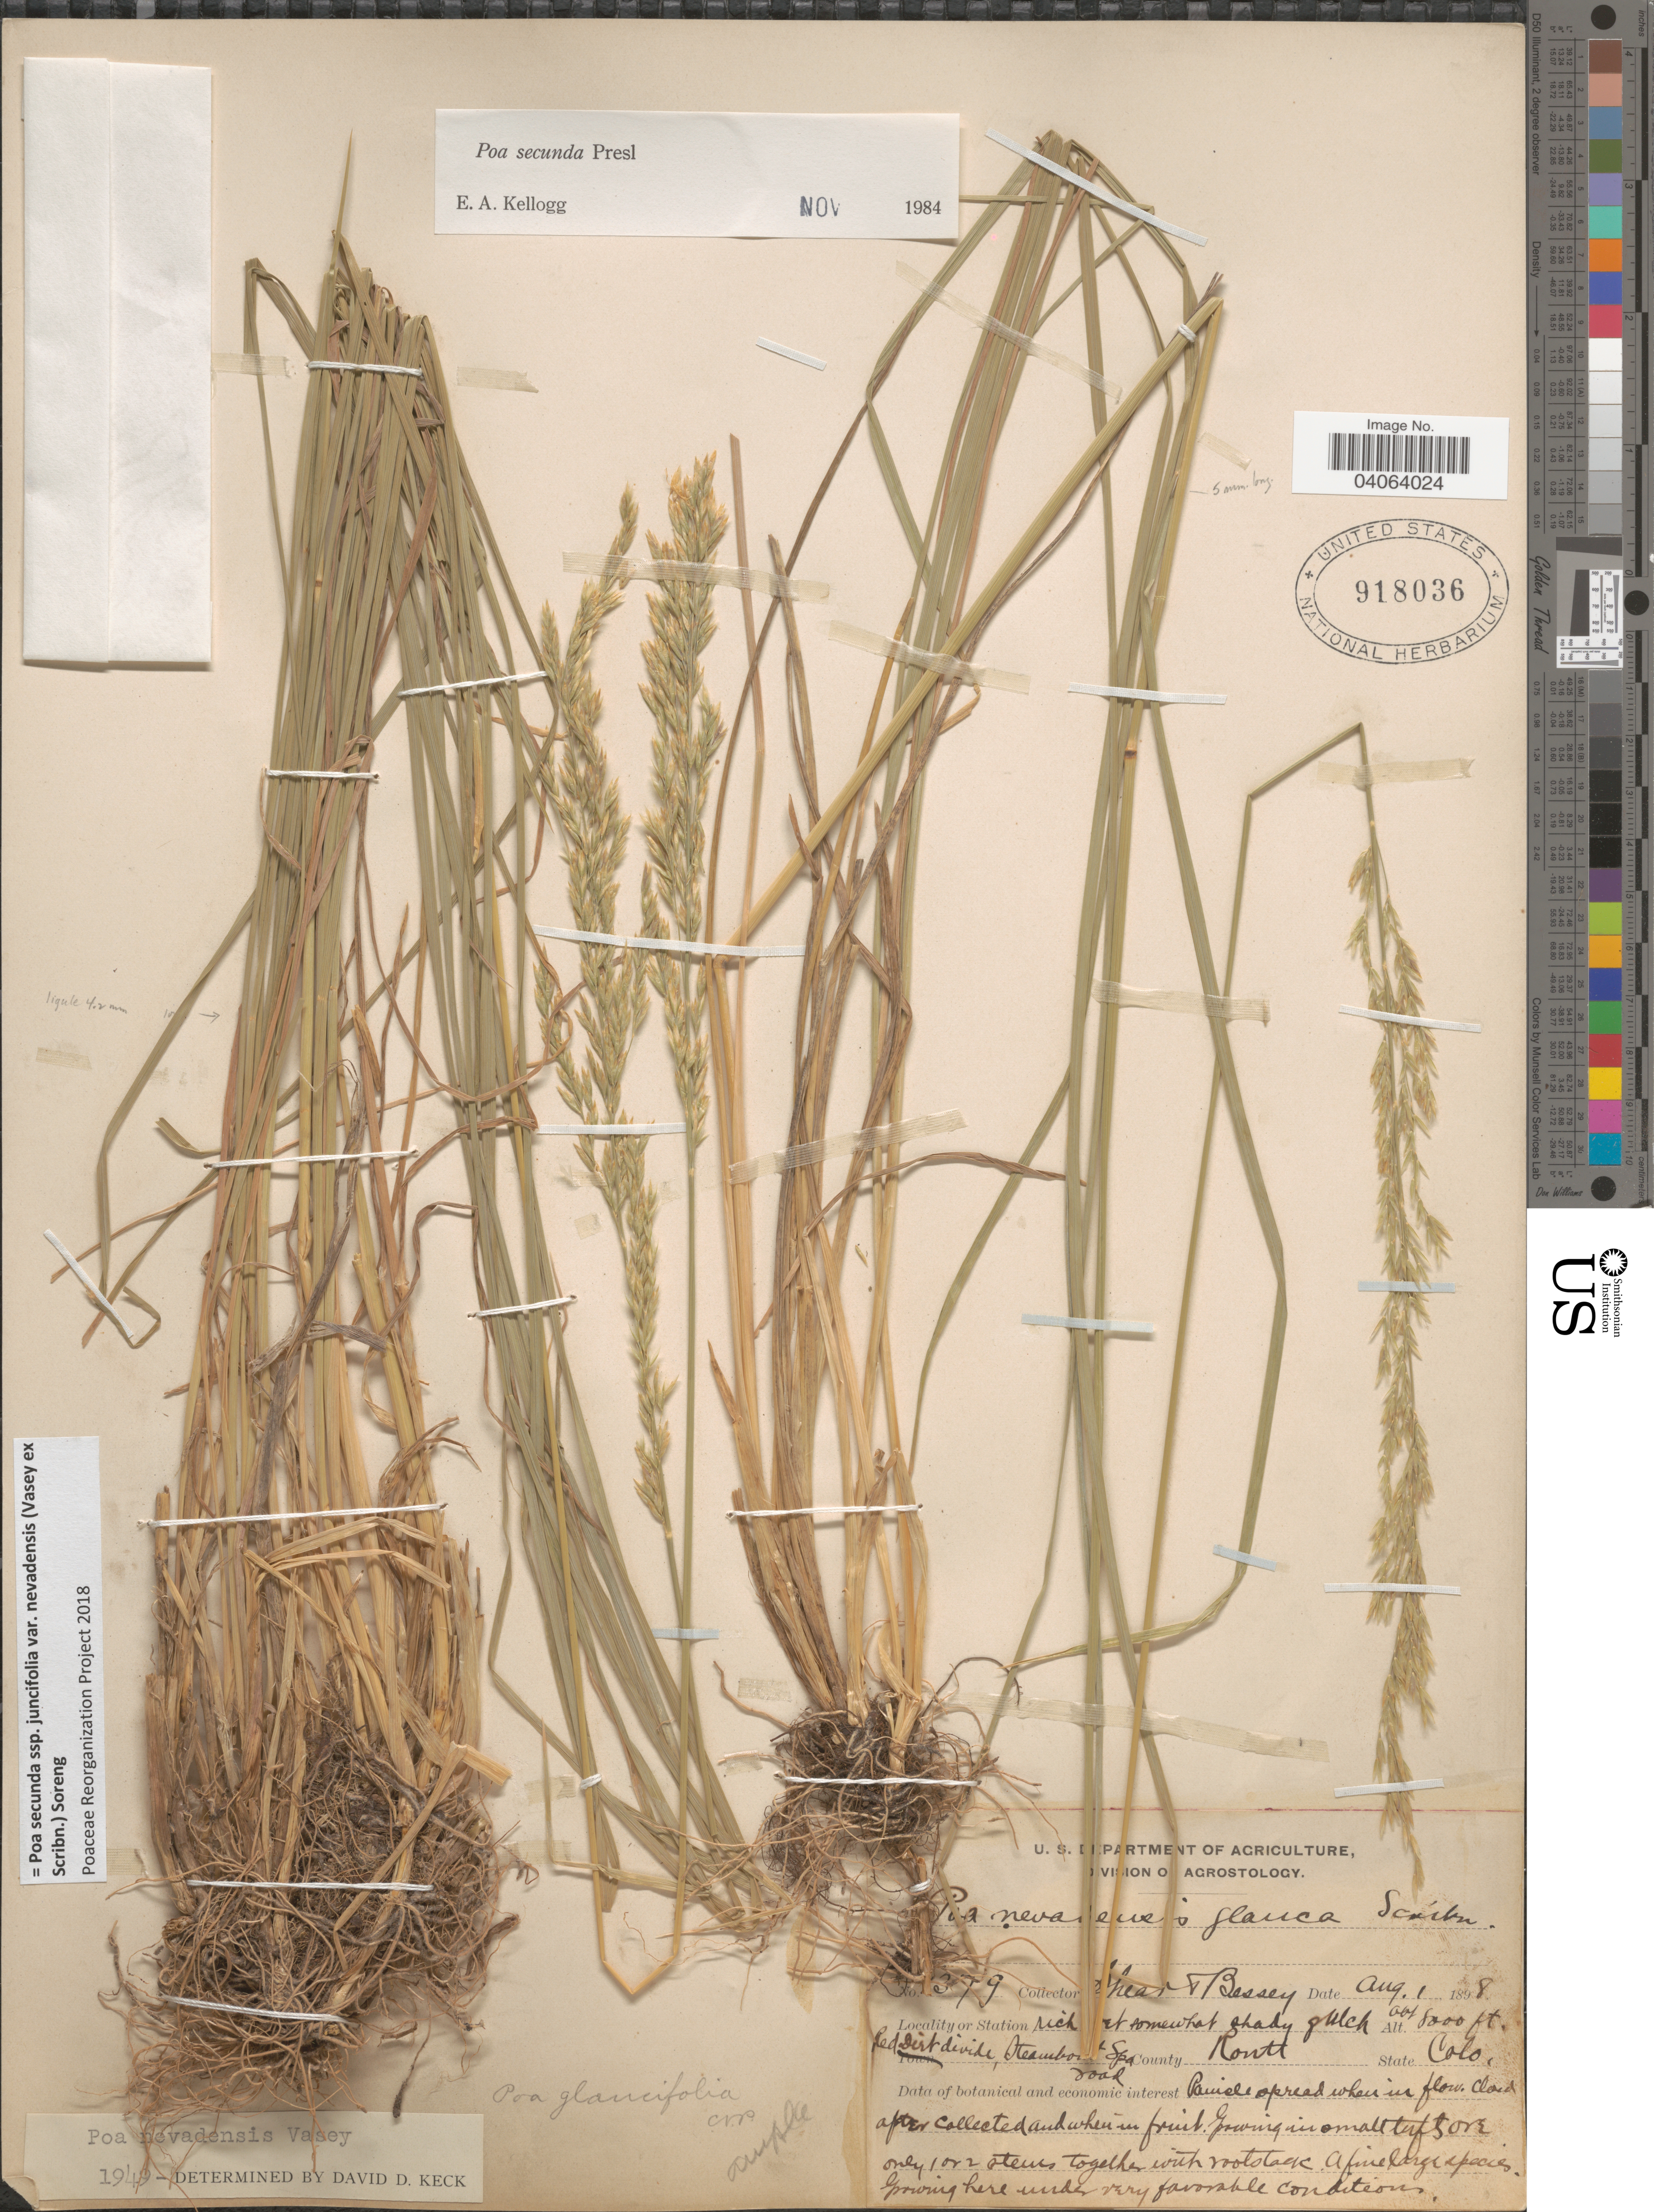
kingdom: Plantae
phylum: Tracheophyta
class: Liliopsida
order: Poales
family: Poaceae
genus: Poa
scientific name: Poa secunda subsp. juncifolia var. nevadensis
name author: (Vasey ex Scribn.) Soreng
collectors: -- Shear & -. Bessey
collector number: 1379*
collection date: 1898-08-01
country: United States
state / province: Colorado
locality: Red Dirt divide, Steamboat Spa road. County Routt.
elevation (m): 2438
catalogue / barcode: US 918036